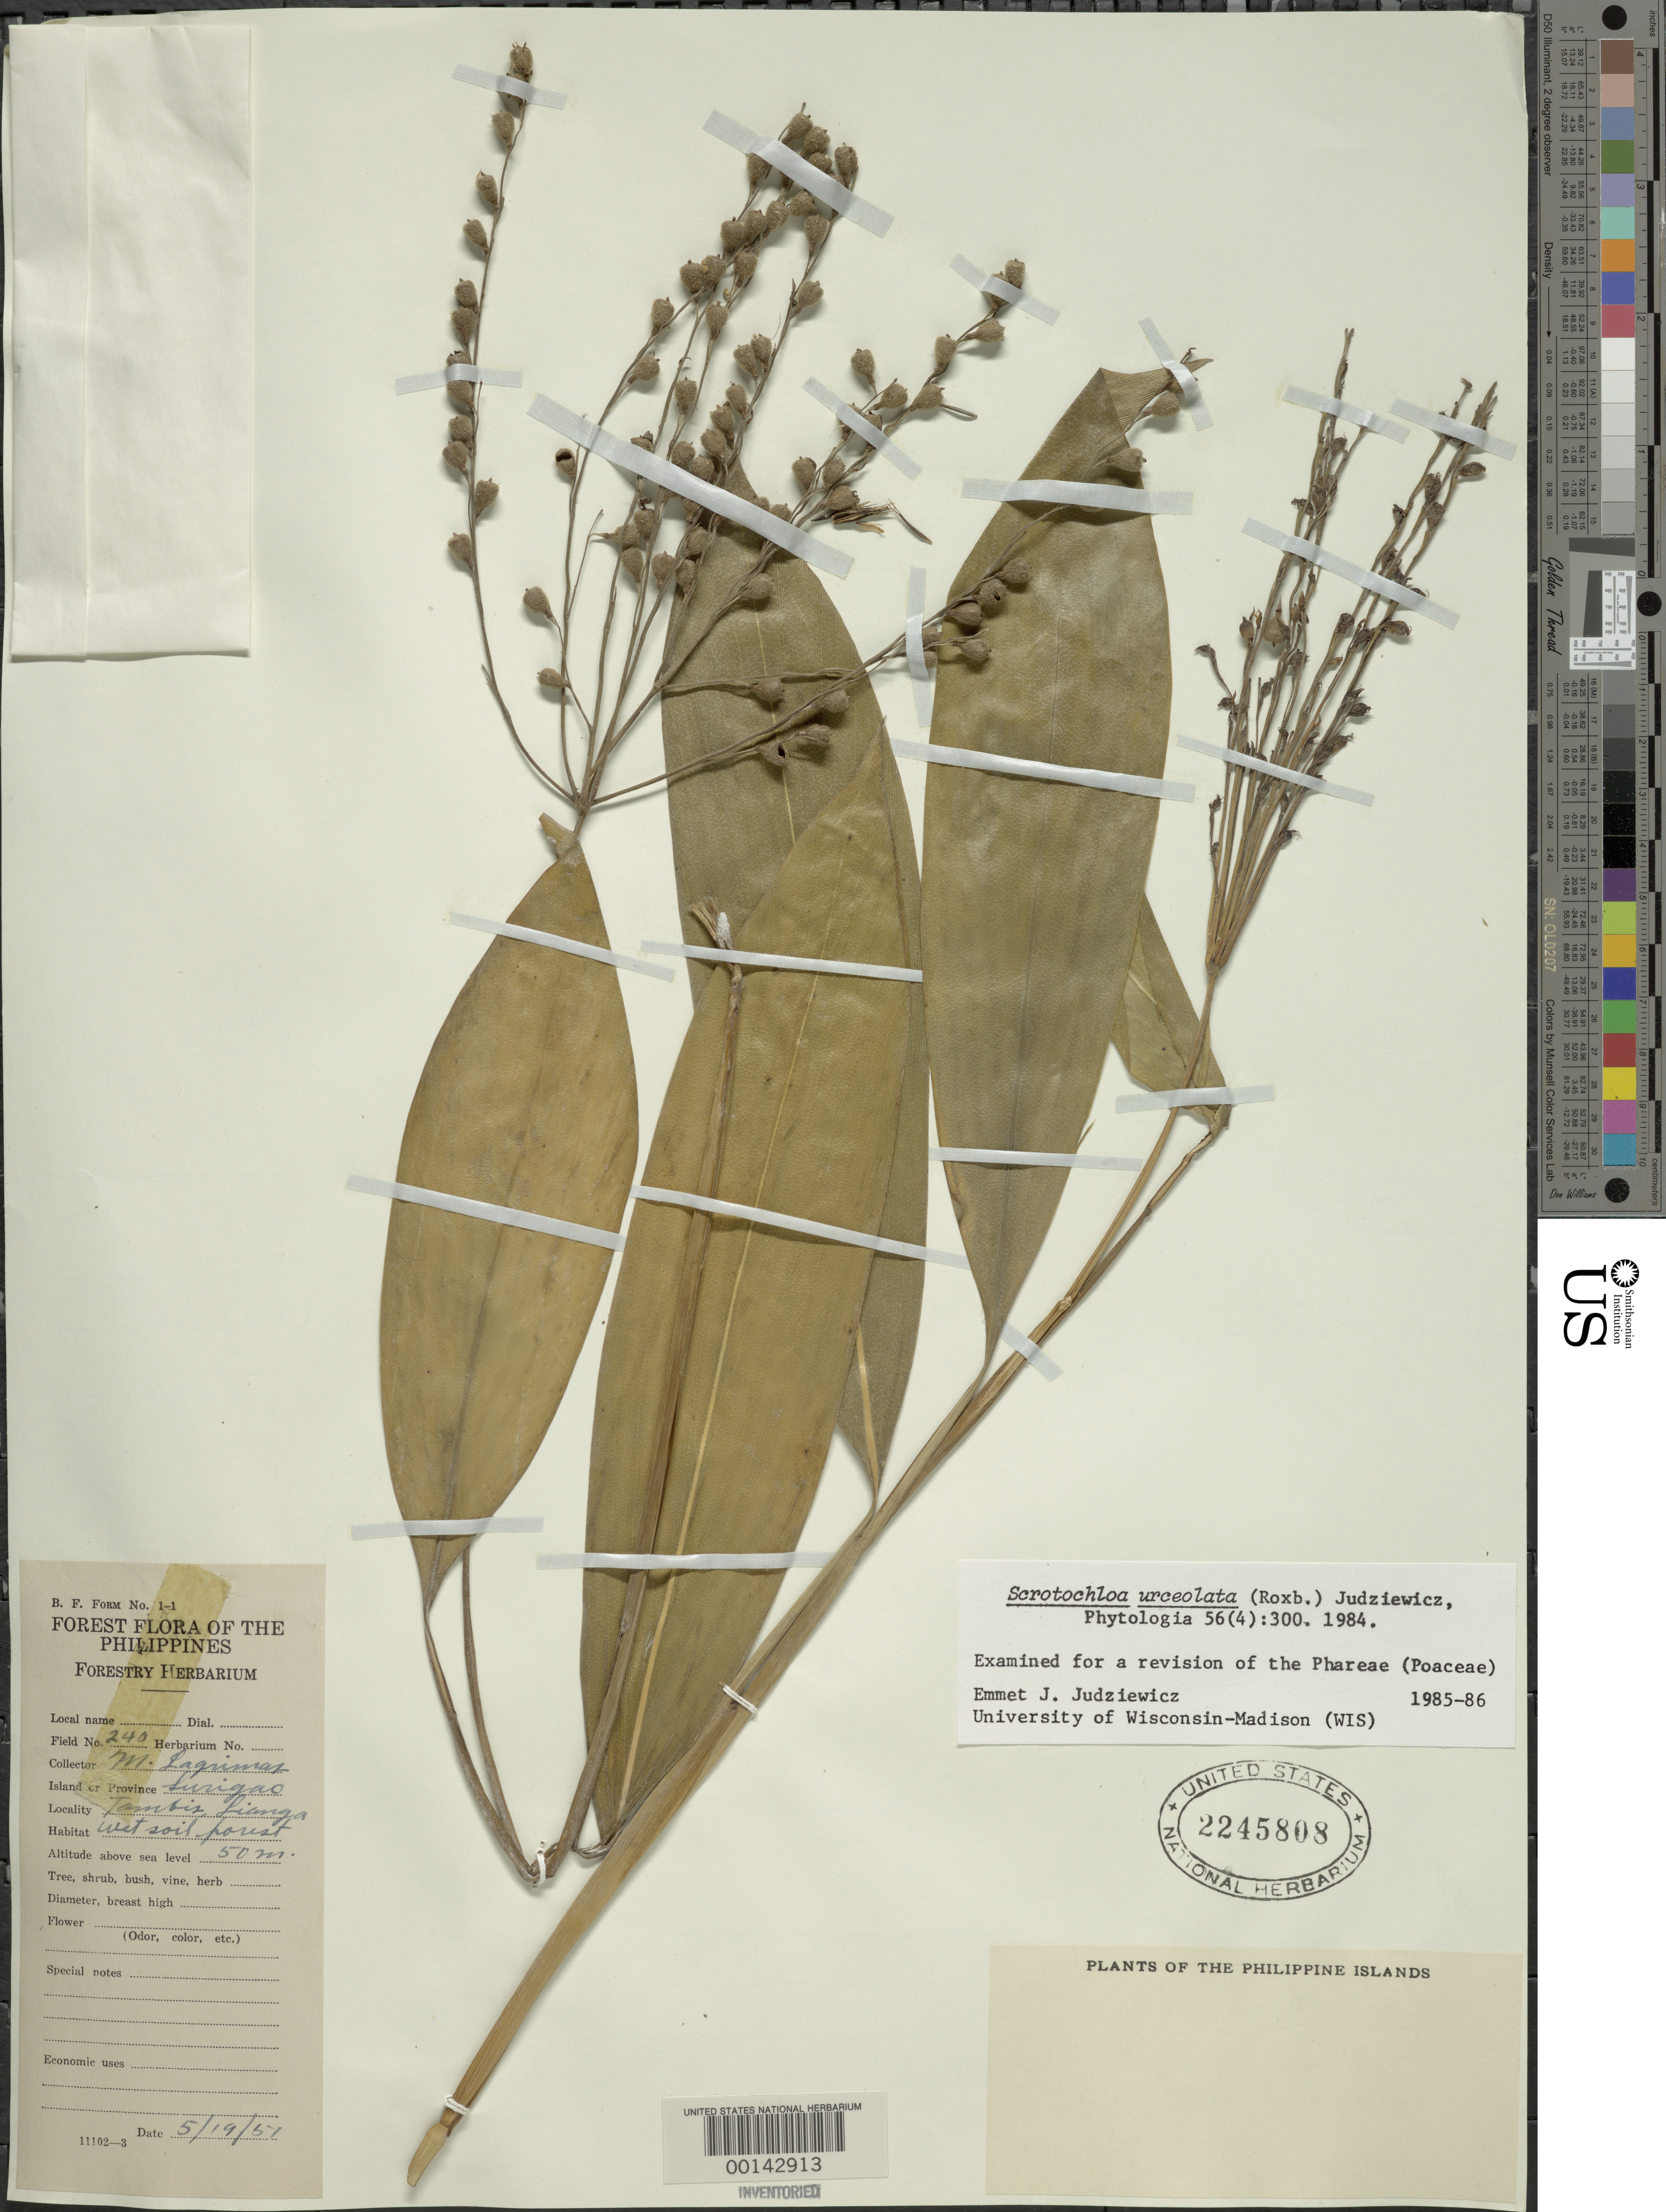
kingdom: Plantae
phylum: Tracheophyta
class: Liliopsida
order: Poales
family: Poaceae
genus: Scrotochloa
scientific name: Scrotochloa urceolata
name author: (Roxb.) Judz.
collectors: M. Lagrimas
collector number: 240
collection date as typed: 19 May 1951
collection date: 1951-05-19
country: Philippines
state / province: Caraga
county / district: Surigao del Sur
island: Mindanao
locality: Tambis, lianga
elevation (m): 50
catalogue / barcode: US 2245808